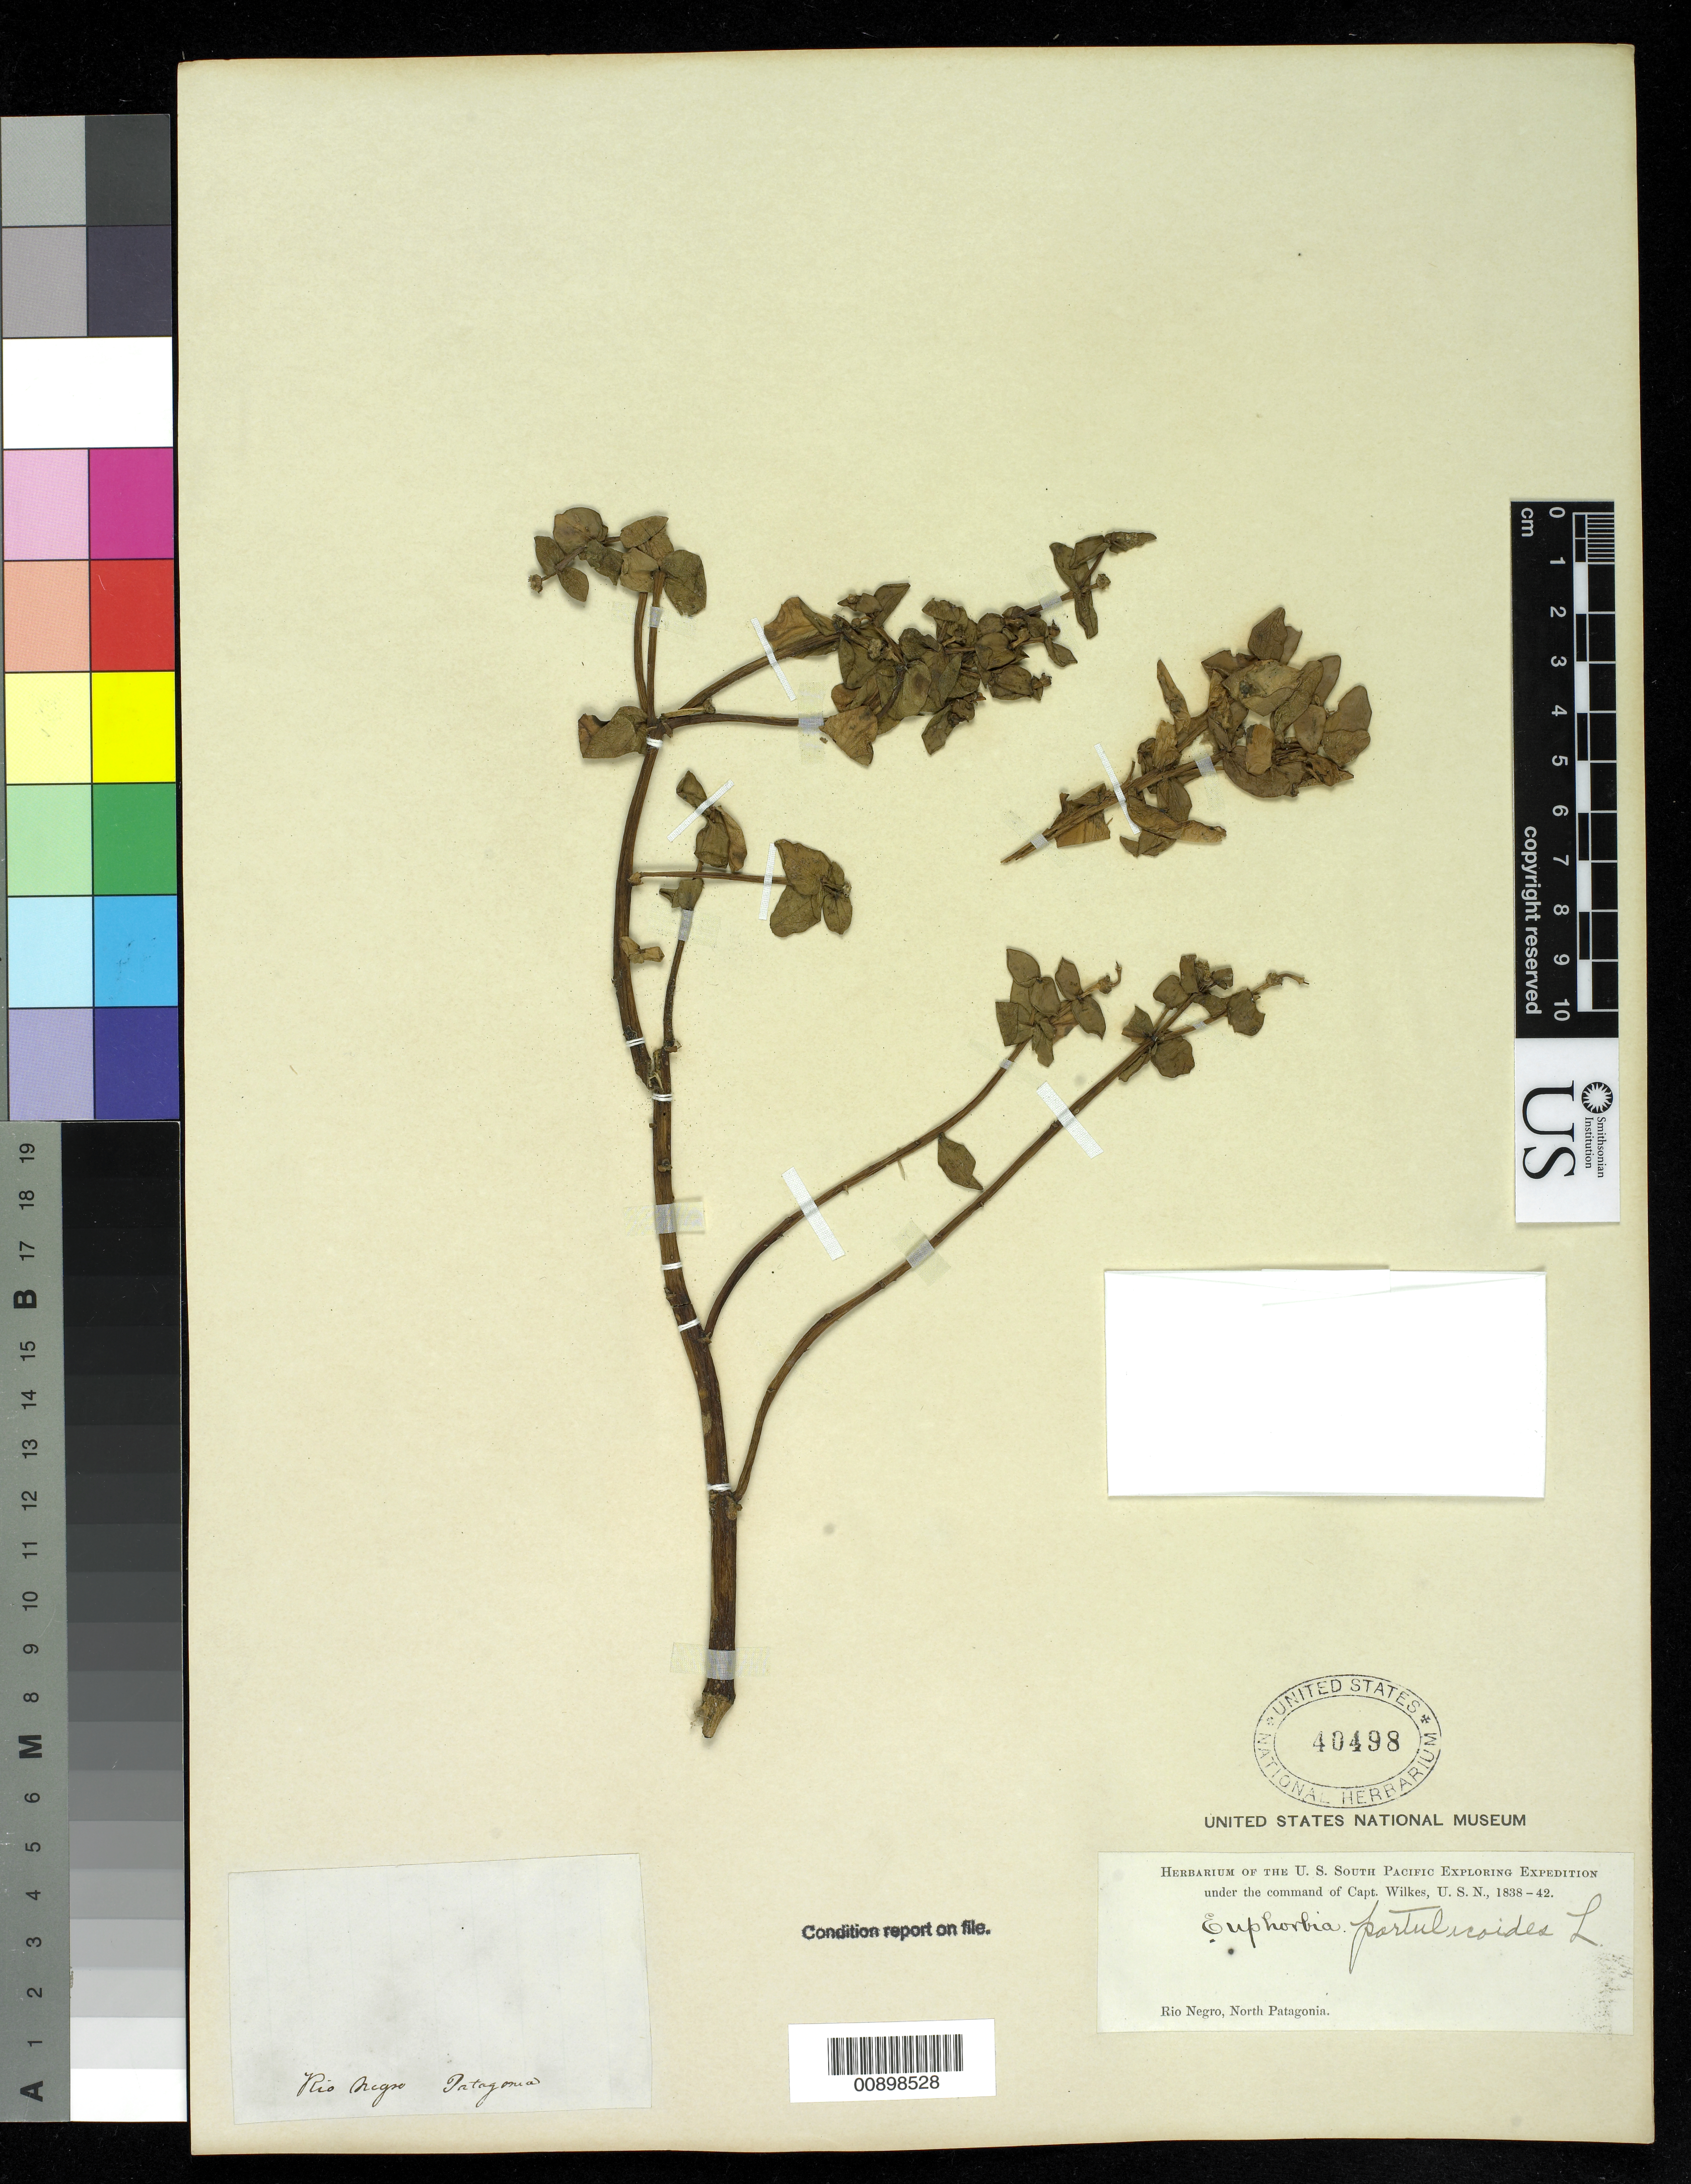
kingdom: Plantae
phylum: Tracheophyta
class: Magnoliopsida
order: Malpighiales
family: Euphorbiaceae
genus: Euphorbia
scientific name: Euphorbia portulacoides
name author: L.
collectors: Wilkes Explor. Exped.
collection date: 1838/1842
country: Argentina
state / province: Río Negro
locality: North Patagonia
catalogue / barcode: US 40498